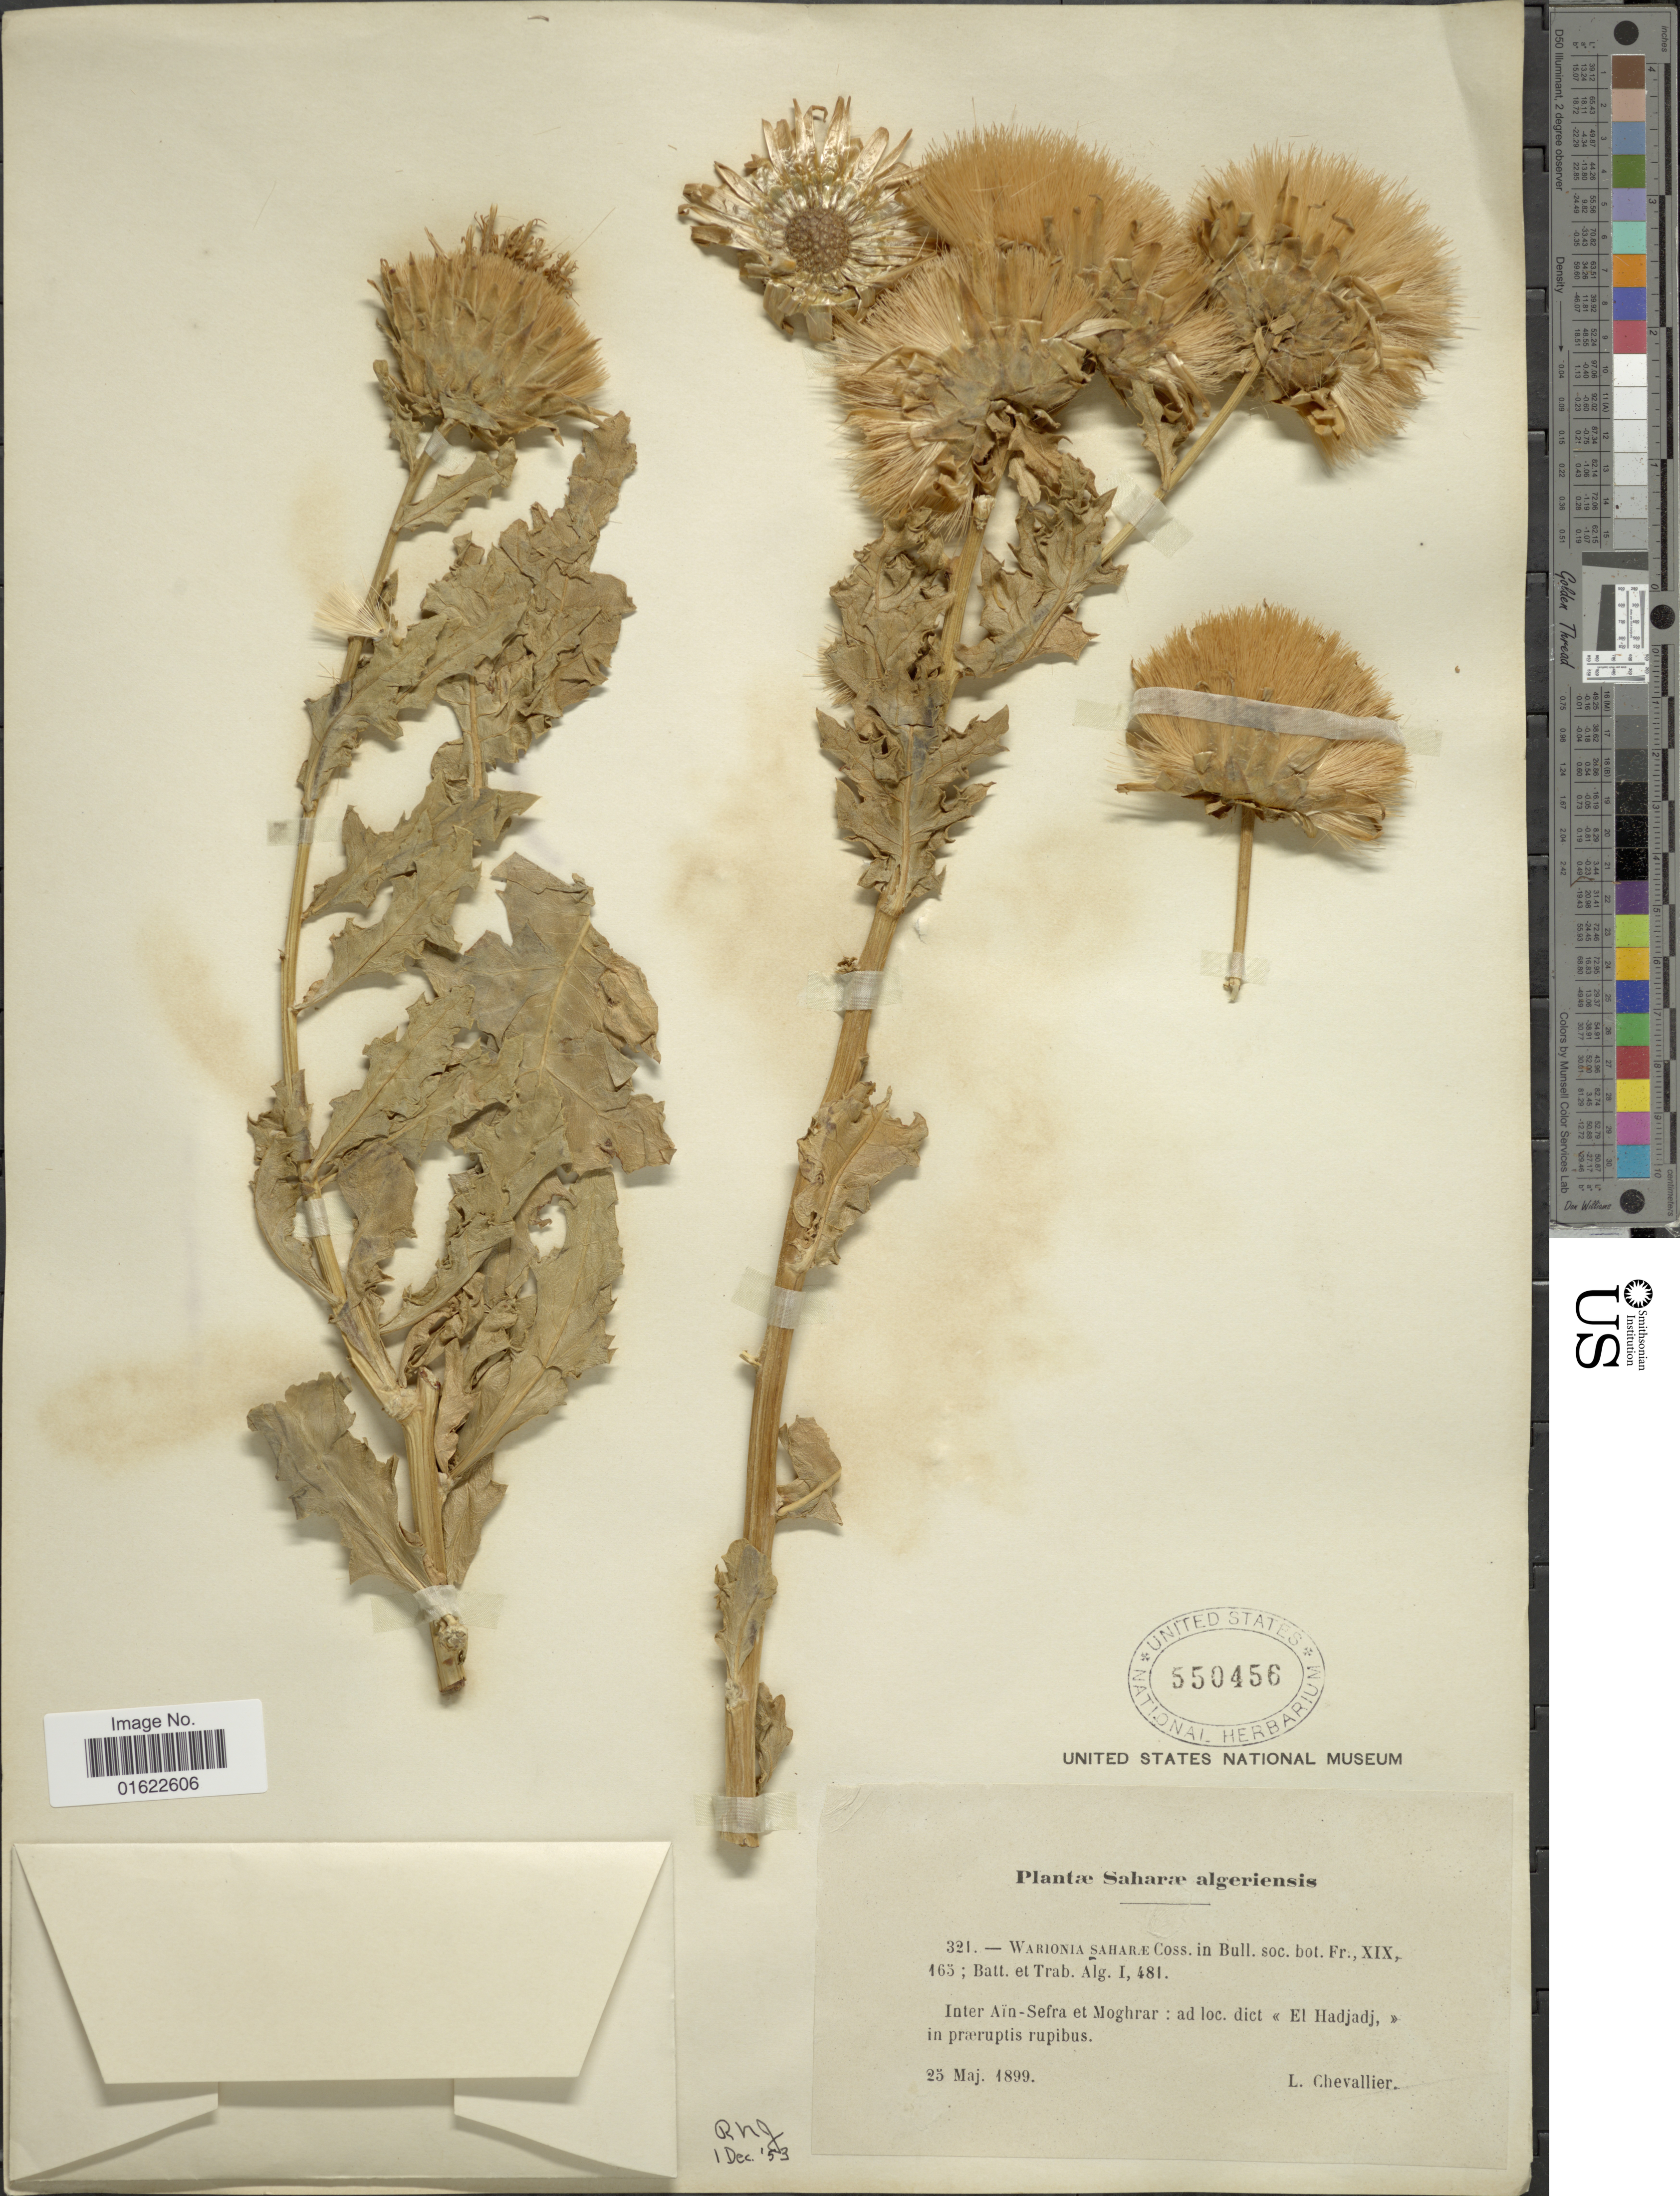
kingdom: Plantae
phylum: Tracheophyta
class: Magnoliopsida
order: Asterales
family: Asteraceae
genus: Warionia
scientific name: Warionia saharae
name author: Benthem ex Benth. & Coss.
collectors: L. Chevallier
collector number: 321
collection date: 1899-05-25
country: Algeria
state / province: Namaa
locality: Saharae algeriensis, Inter Aïn-Sefra et Moghrar: ad loc. dict << El Hadjadj >> in praeruptis rupibus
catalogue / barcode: US 550456